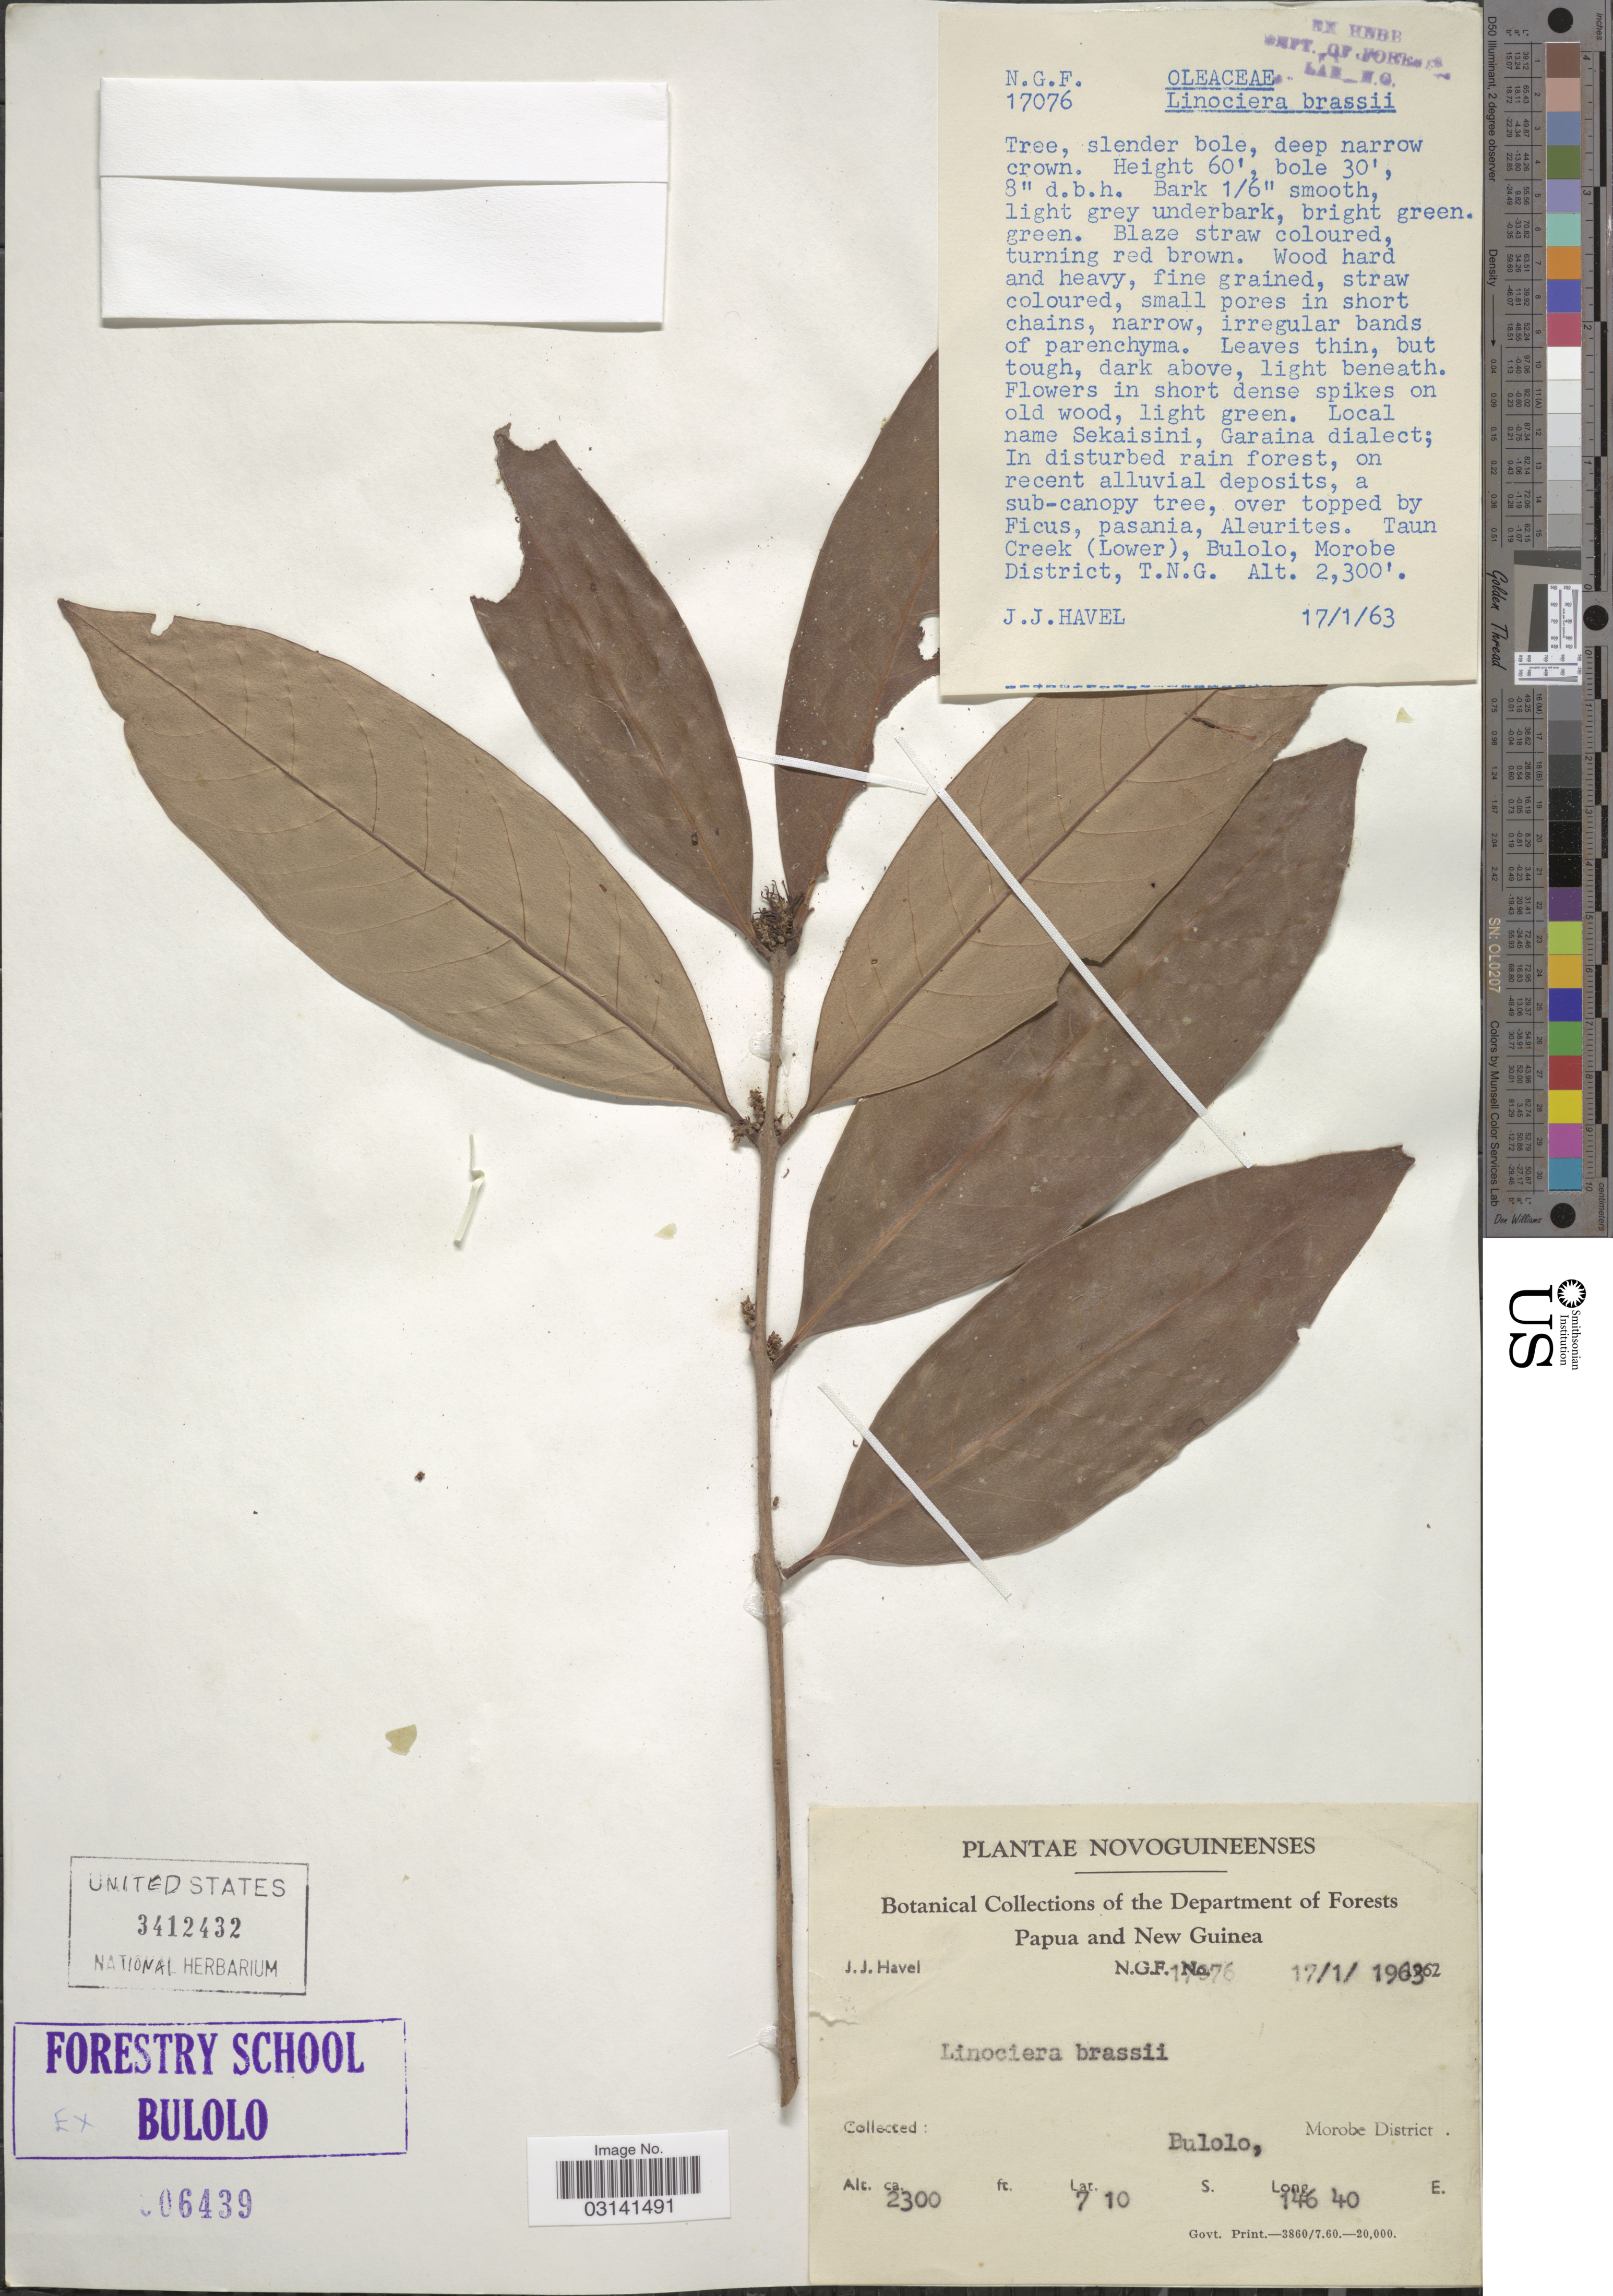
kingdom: Plantae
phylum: Tracheophyta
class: Magnoliopsida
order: Lamiales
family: Oleaceae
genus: Chionanthus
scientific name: Chionanthus brassii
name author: (Kobuski) Kiew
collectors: J. Havel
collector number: N.G.F. 17076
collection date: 1963-01-17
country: Papua New Guinea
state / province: Morobe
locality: New Guinea. Bulolo, Morobe District. Taun Creek (Lower).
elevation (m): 701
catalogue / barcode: US 3412432